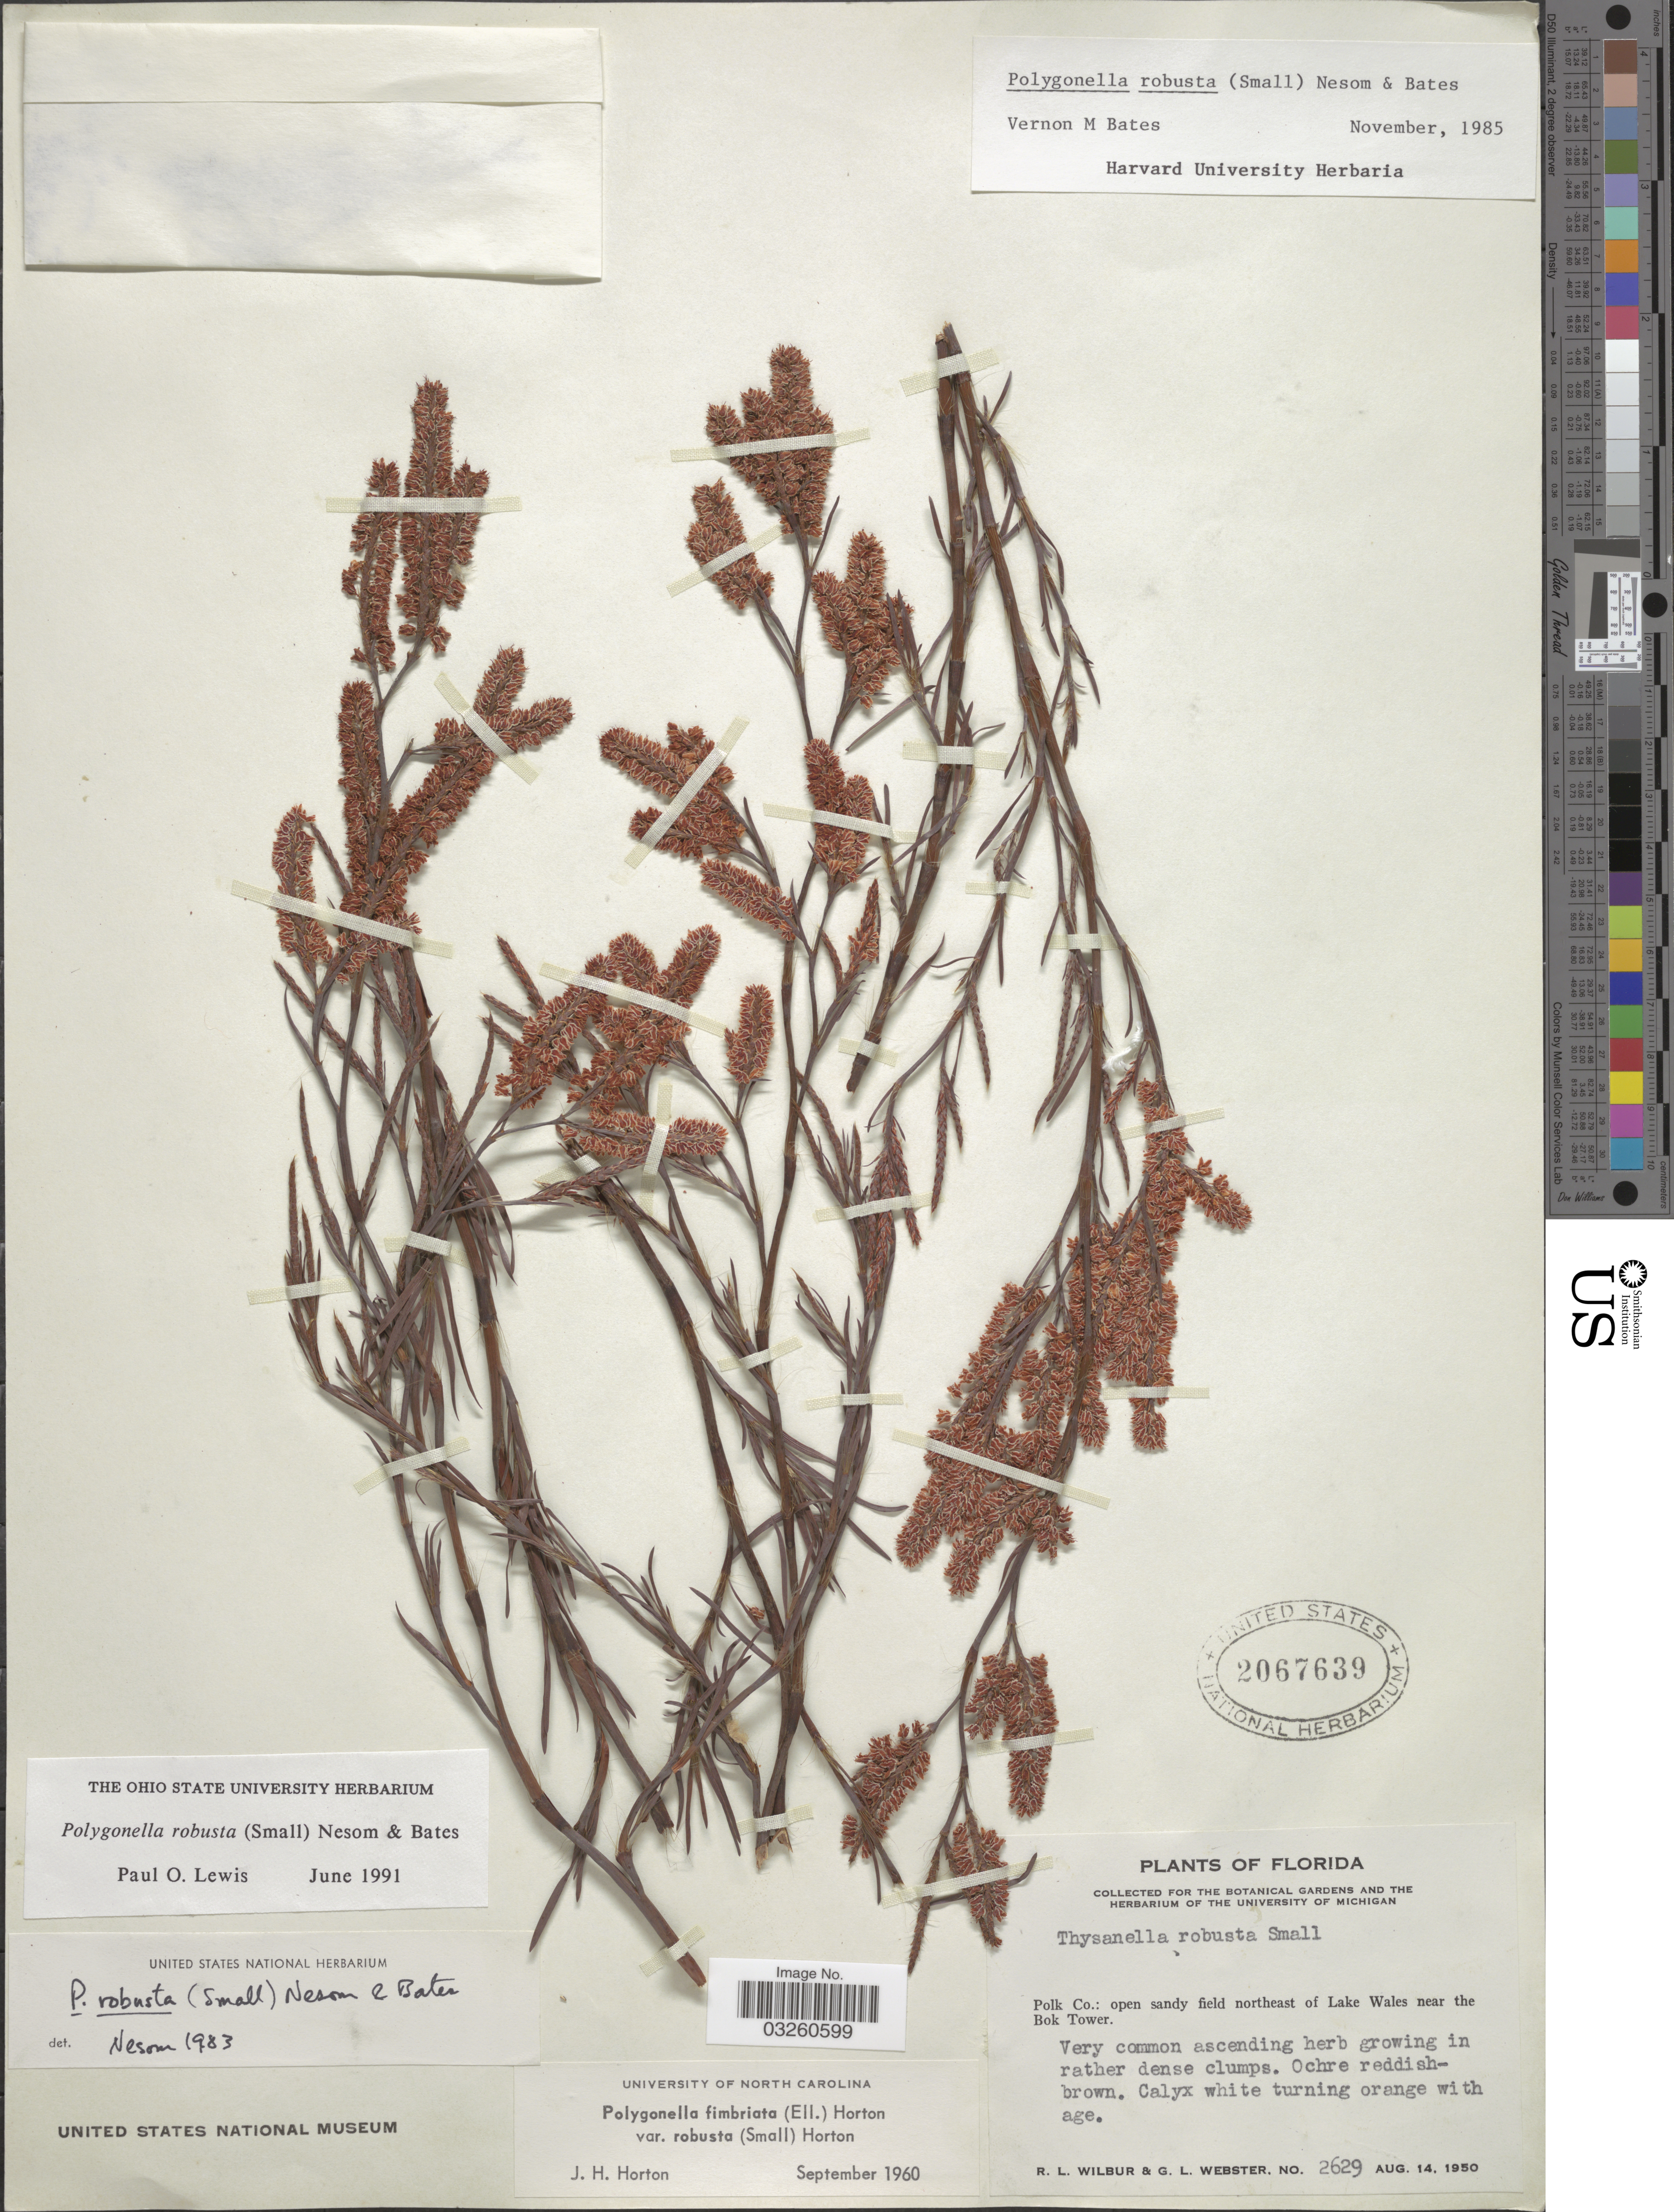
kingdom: Plantae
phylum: Tracheophyta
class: Magnoliopsida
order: Caryophyllales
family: Polygonaceae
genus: Polygonella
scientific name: Polygonella fimbriata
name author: (Elliott) Horton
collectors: R. L. Wilbur & G. L. Webster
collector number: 2629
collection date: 1950-08-14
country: United States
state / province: Florida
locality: Polk Co.: open sandy field northeast of Lake Wales near the Bok Tower.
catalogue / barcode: US 2067639